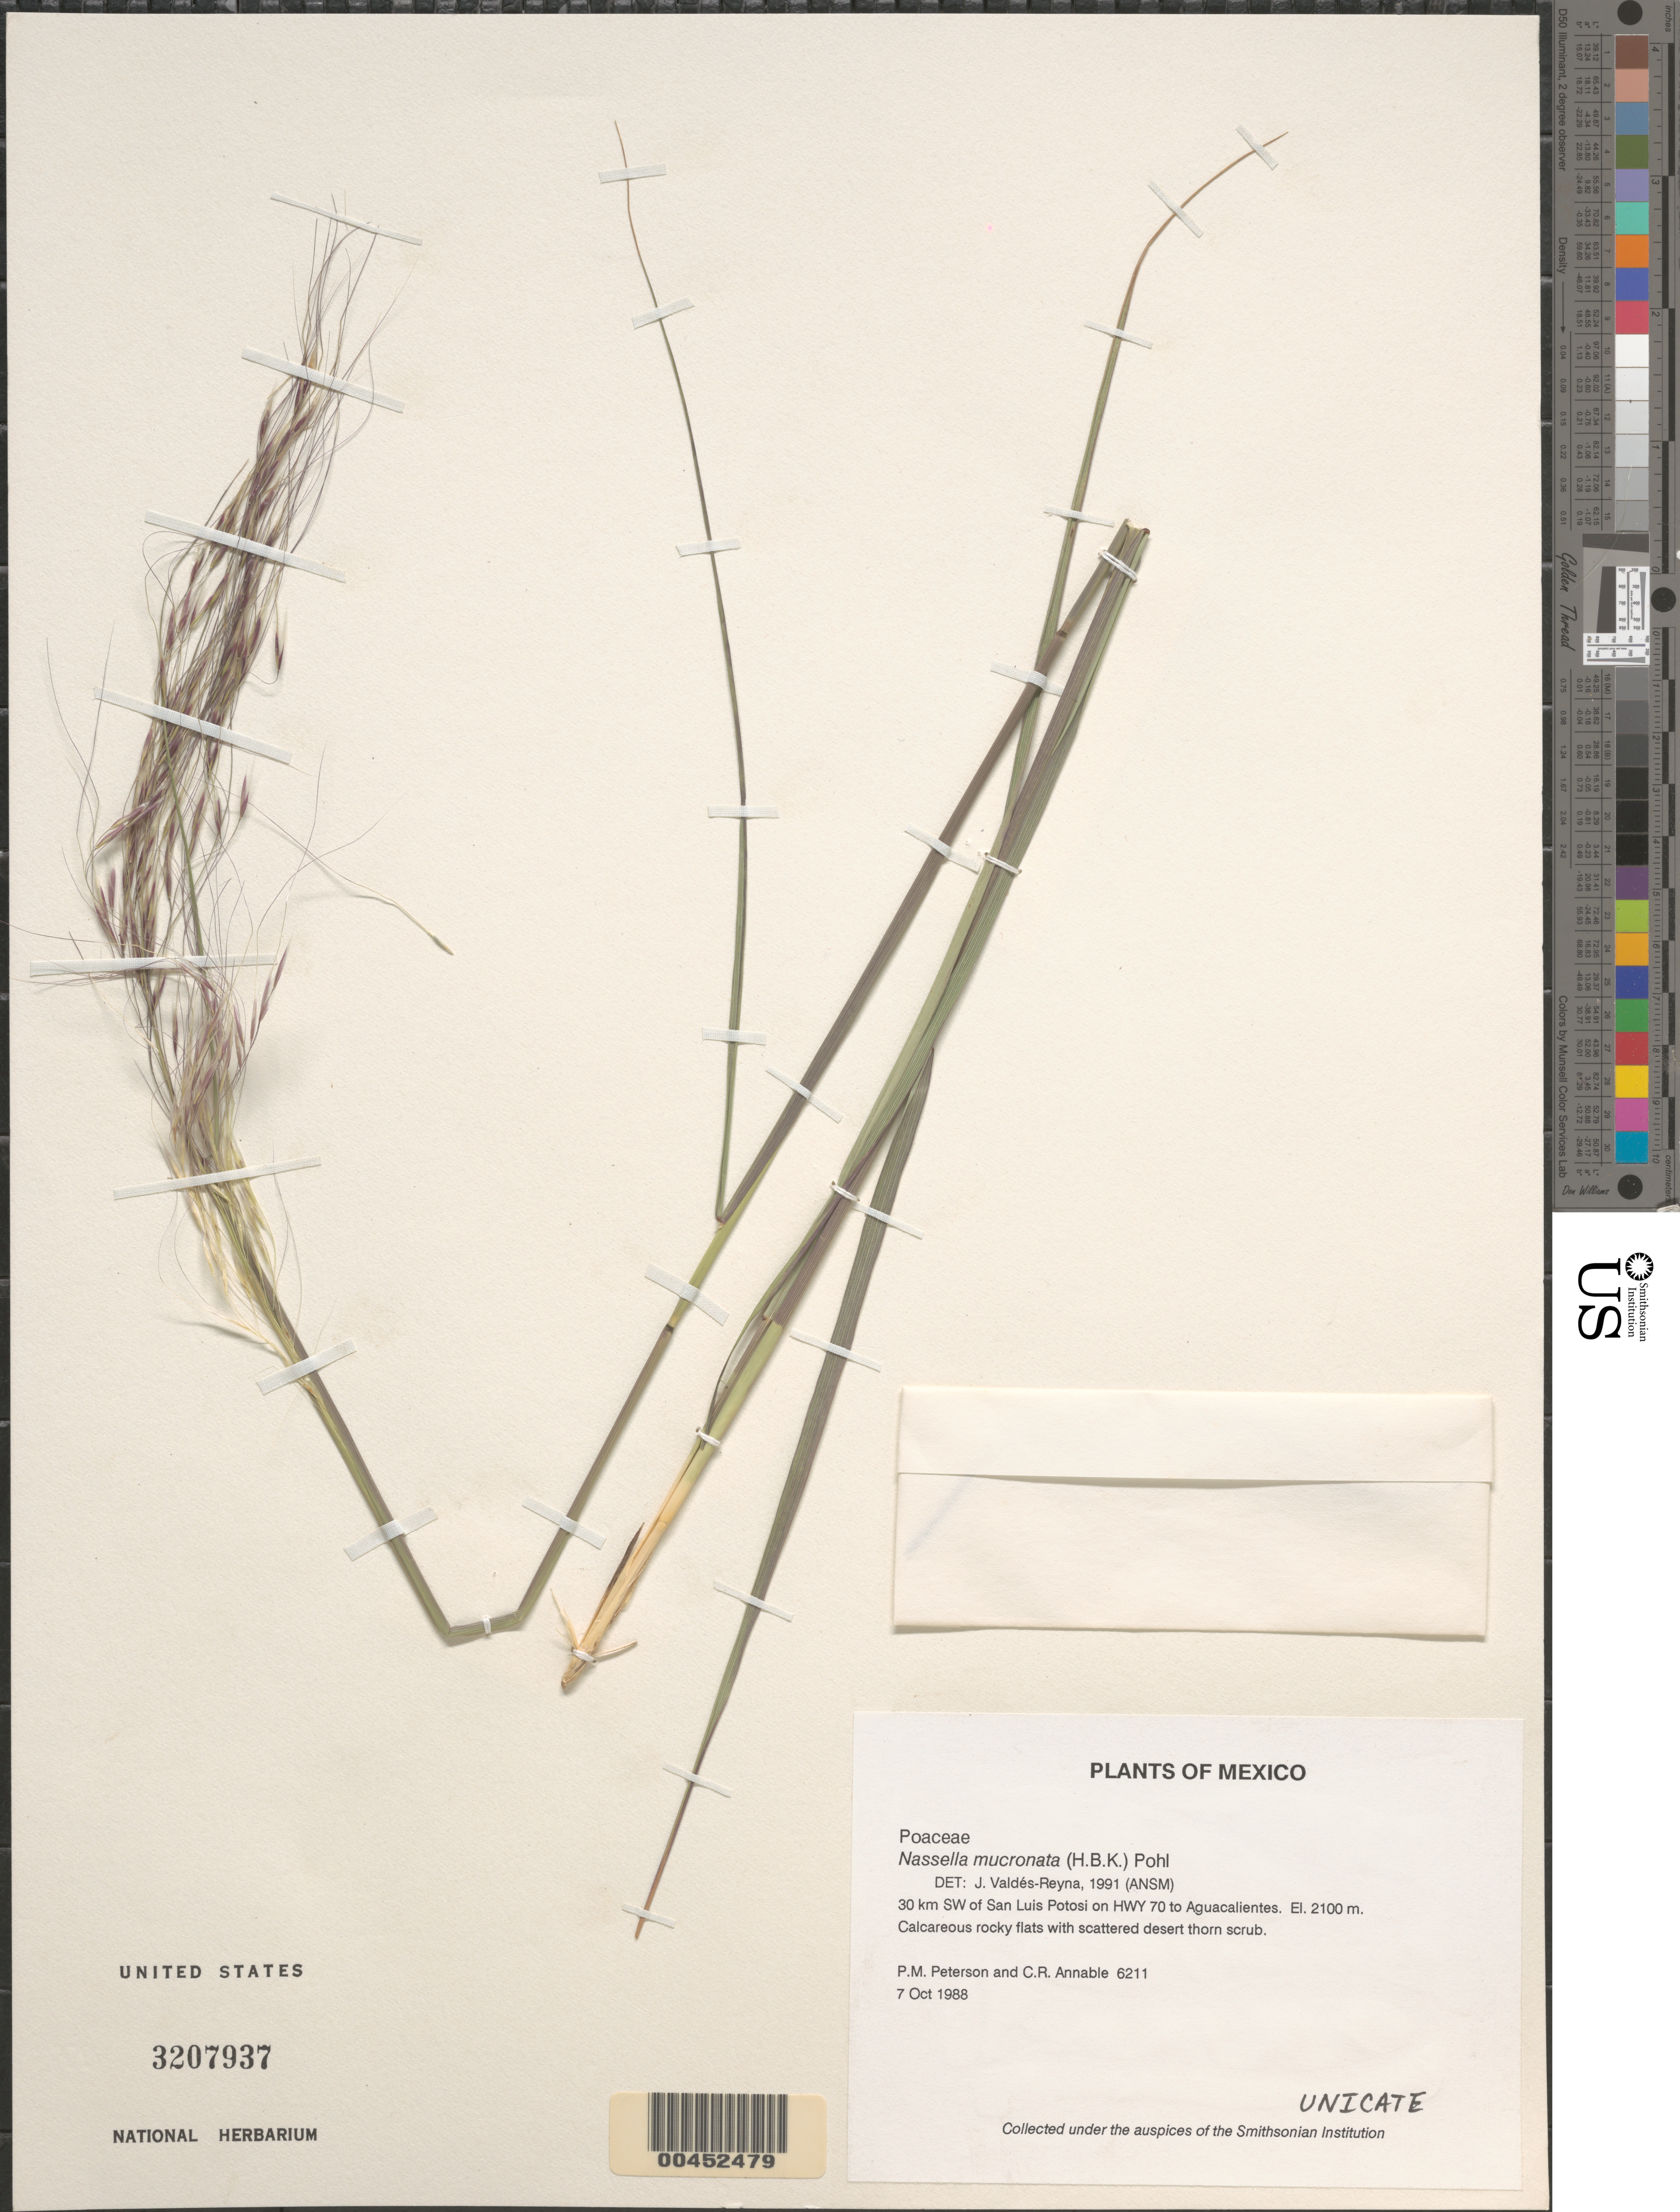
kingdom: Plantae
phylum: Tracheophyta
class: Liliopsida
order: Poales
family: Poaceae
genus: Nassella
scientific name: Nassella mucronata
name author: (Kunth) R.W. Pohl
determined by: Valdés-Reyna, Jesús, (ANSM), Universidad Autonoma Agraria Antonio Narro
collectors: P. M. Peterson & C. R. Annable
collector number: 06211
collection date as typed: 07 Oct 1988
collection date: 1988-10-07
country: Mexico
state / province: San Luis Potosí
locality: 30 km SW of San Luis Potosi on Hwy 70 to Aguascalientes.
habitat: Calcareous rocky flats with scattered desert thorn scrub.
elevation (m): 2100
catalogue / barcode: US 3207937